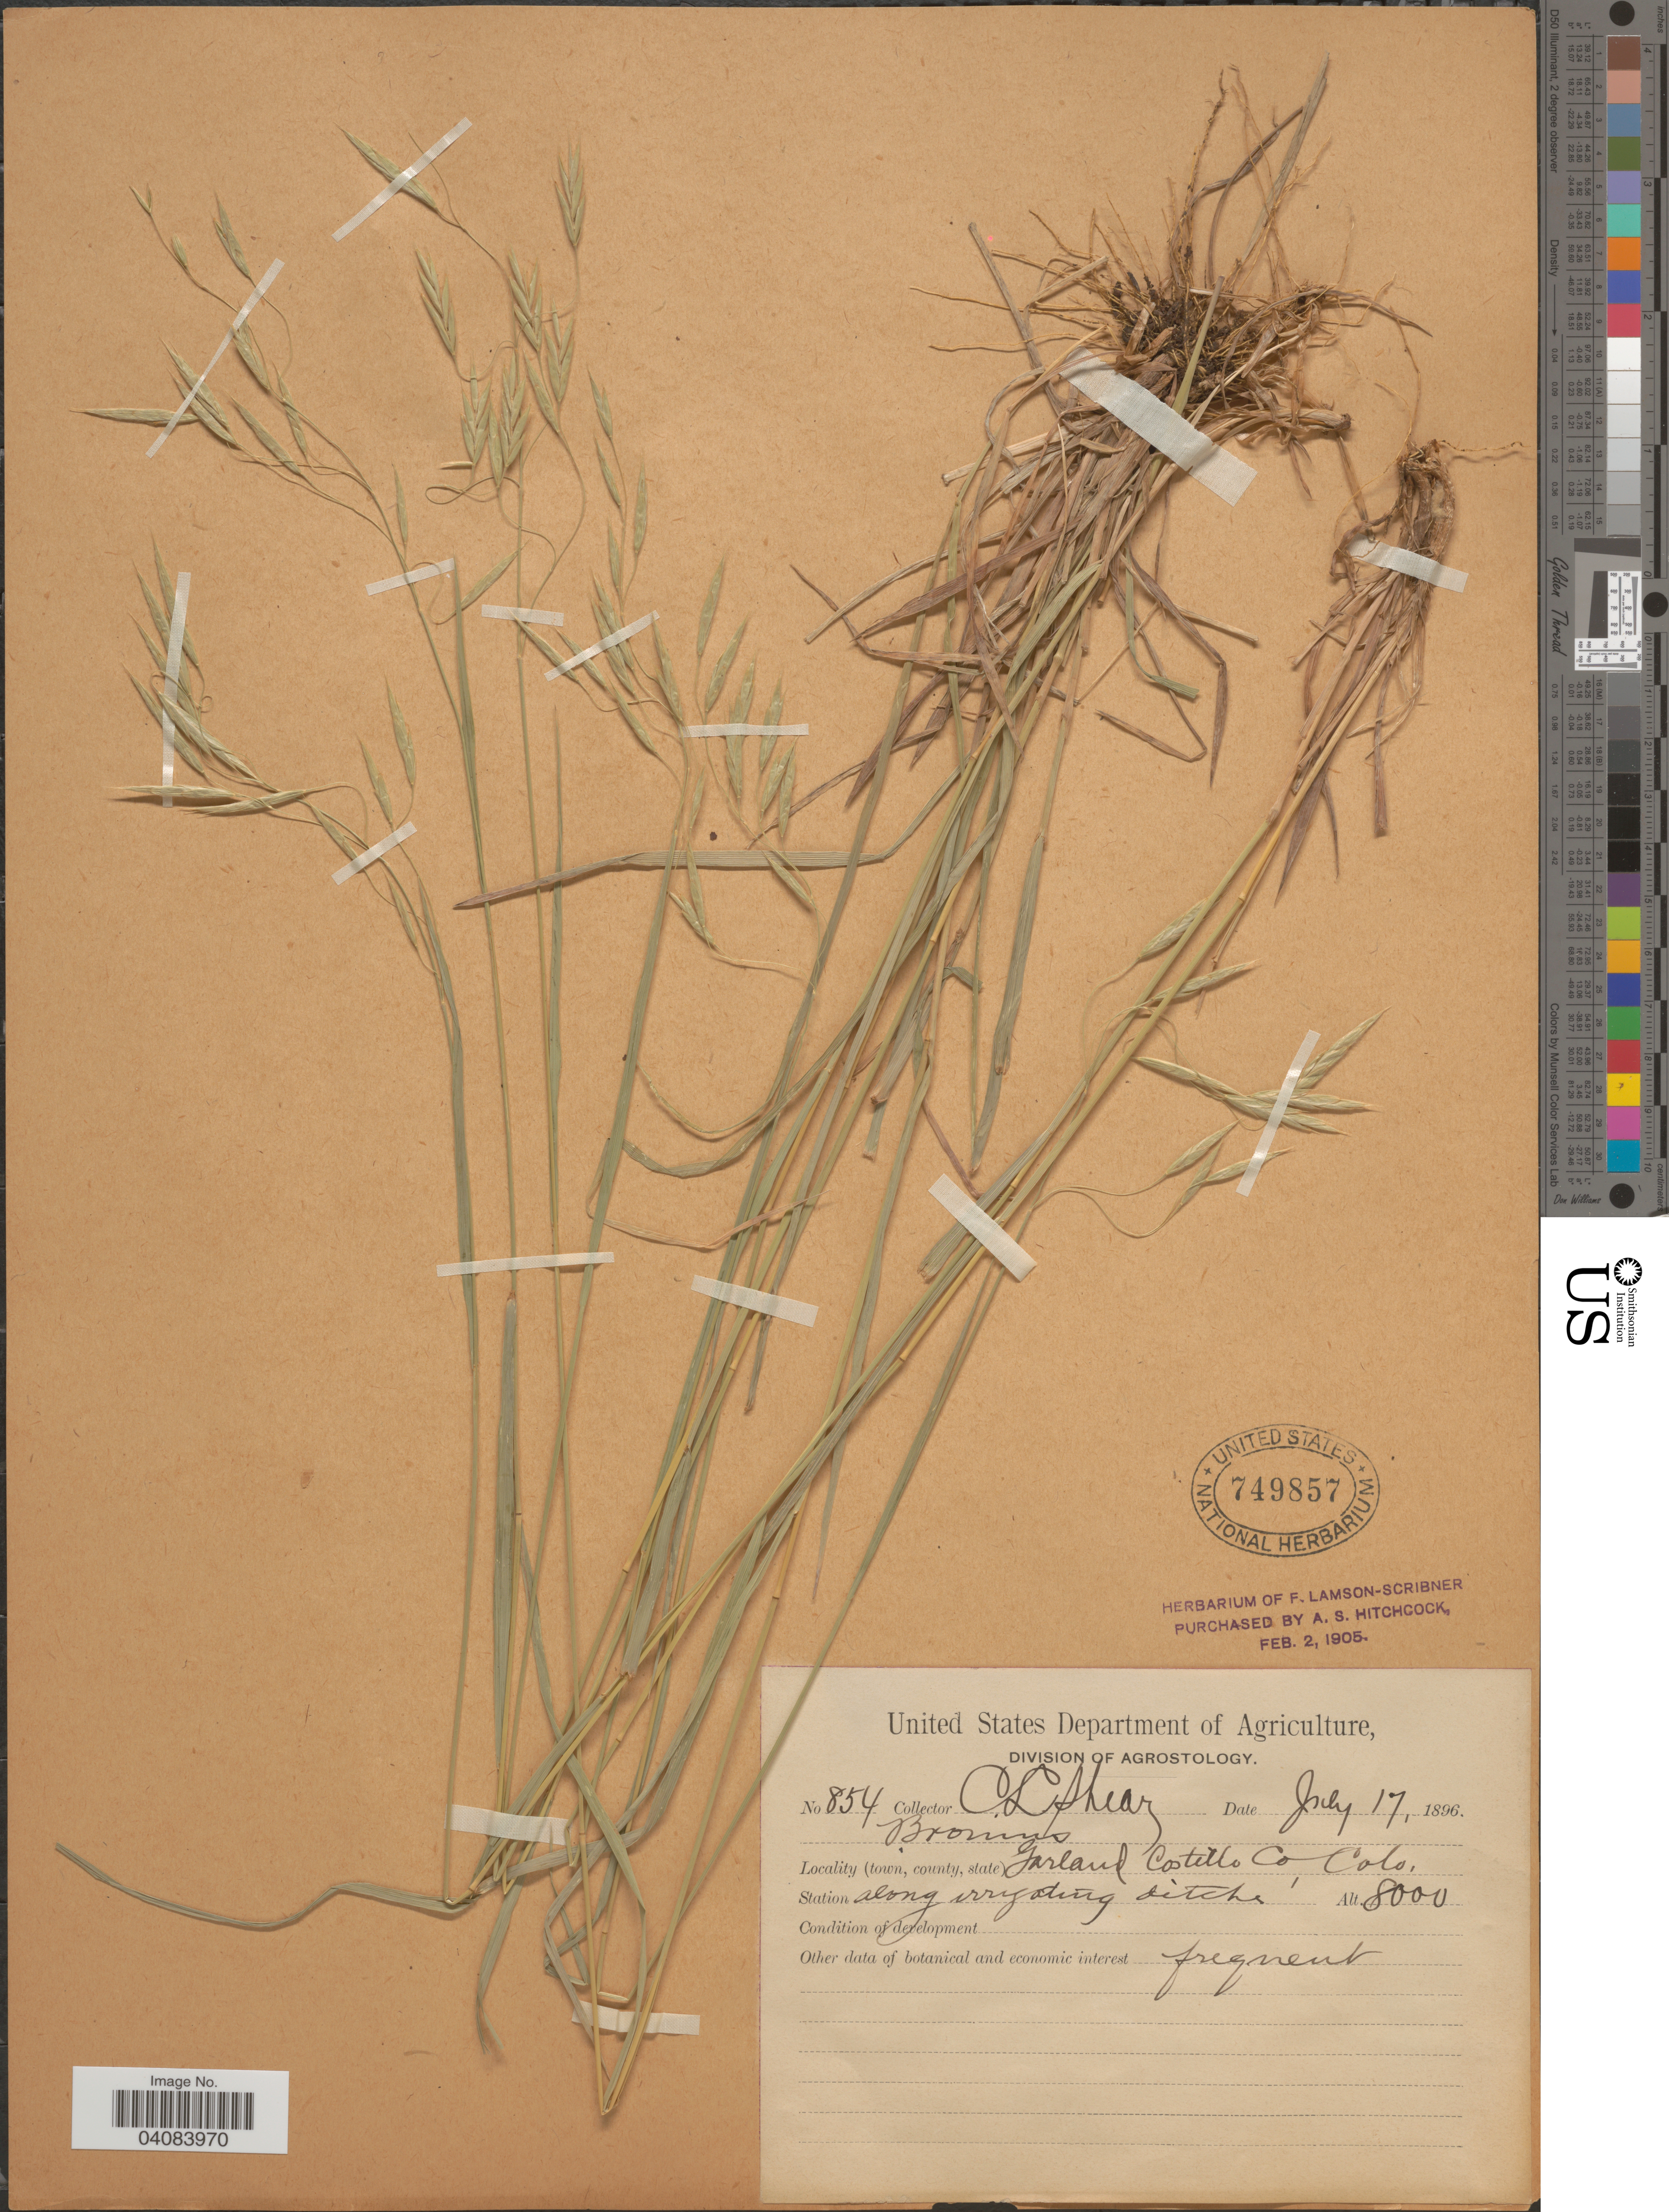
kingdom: Plantae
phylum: Tracheophyta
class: Liliopsida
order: Poales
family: Poaceae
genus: Bromus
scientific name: Bromus porteri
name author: (J.M. Coult.) Nash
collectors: C. L. Shear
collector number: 854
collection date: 1896-07-17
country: United States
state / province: Colorado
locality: Garland. Costillo Co.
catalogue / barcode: US 749857